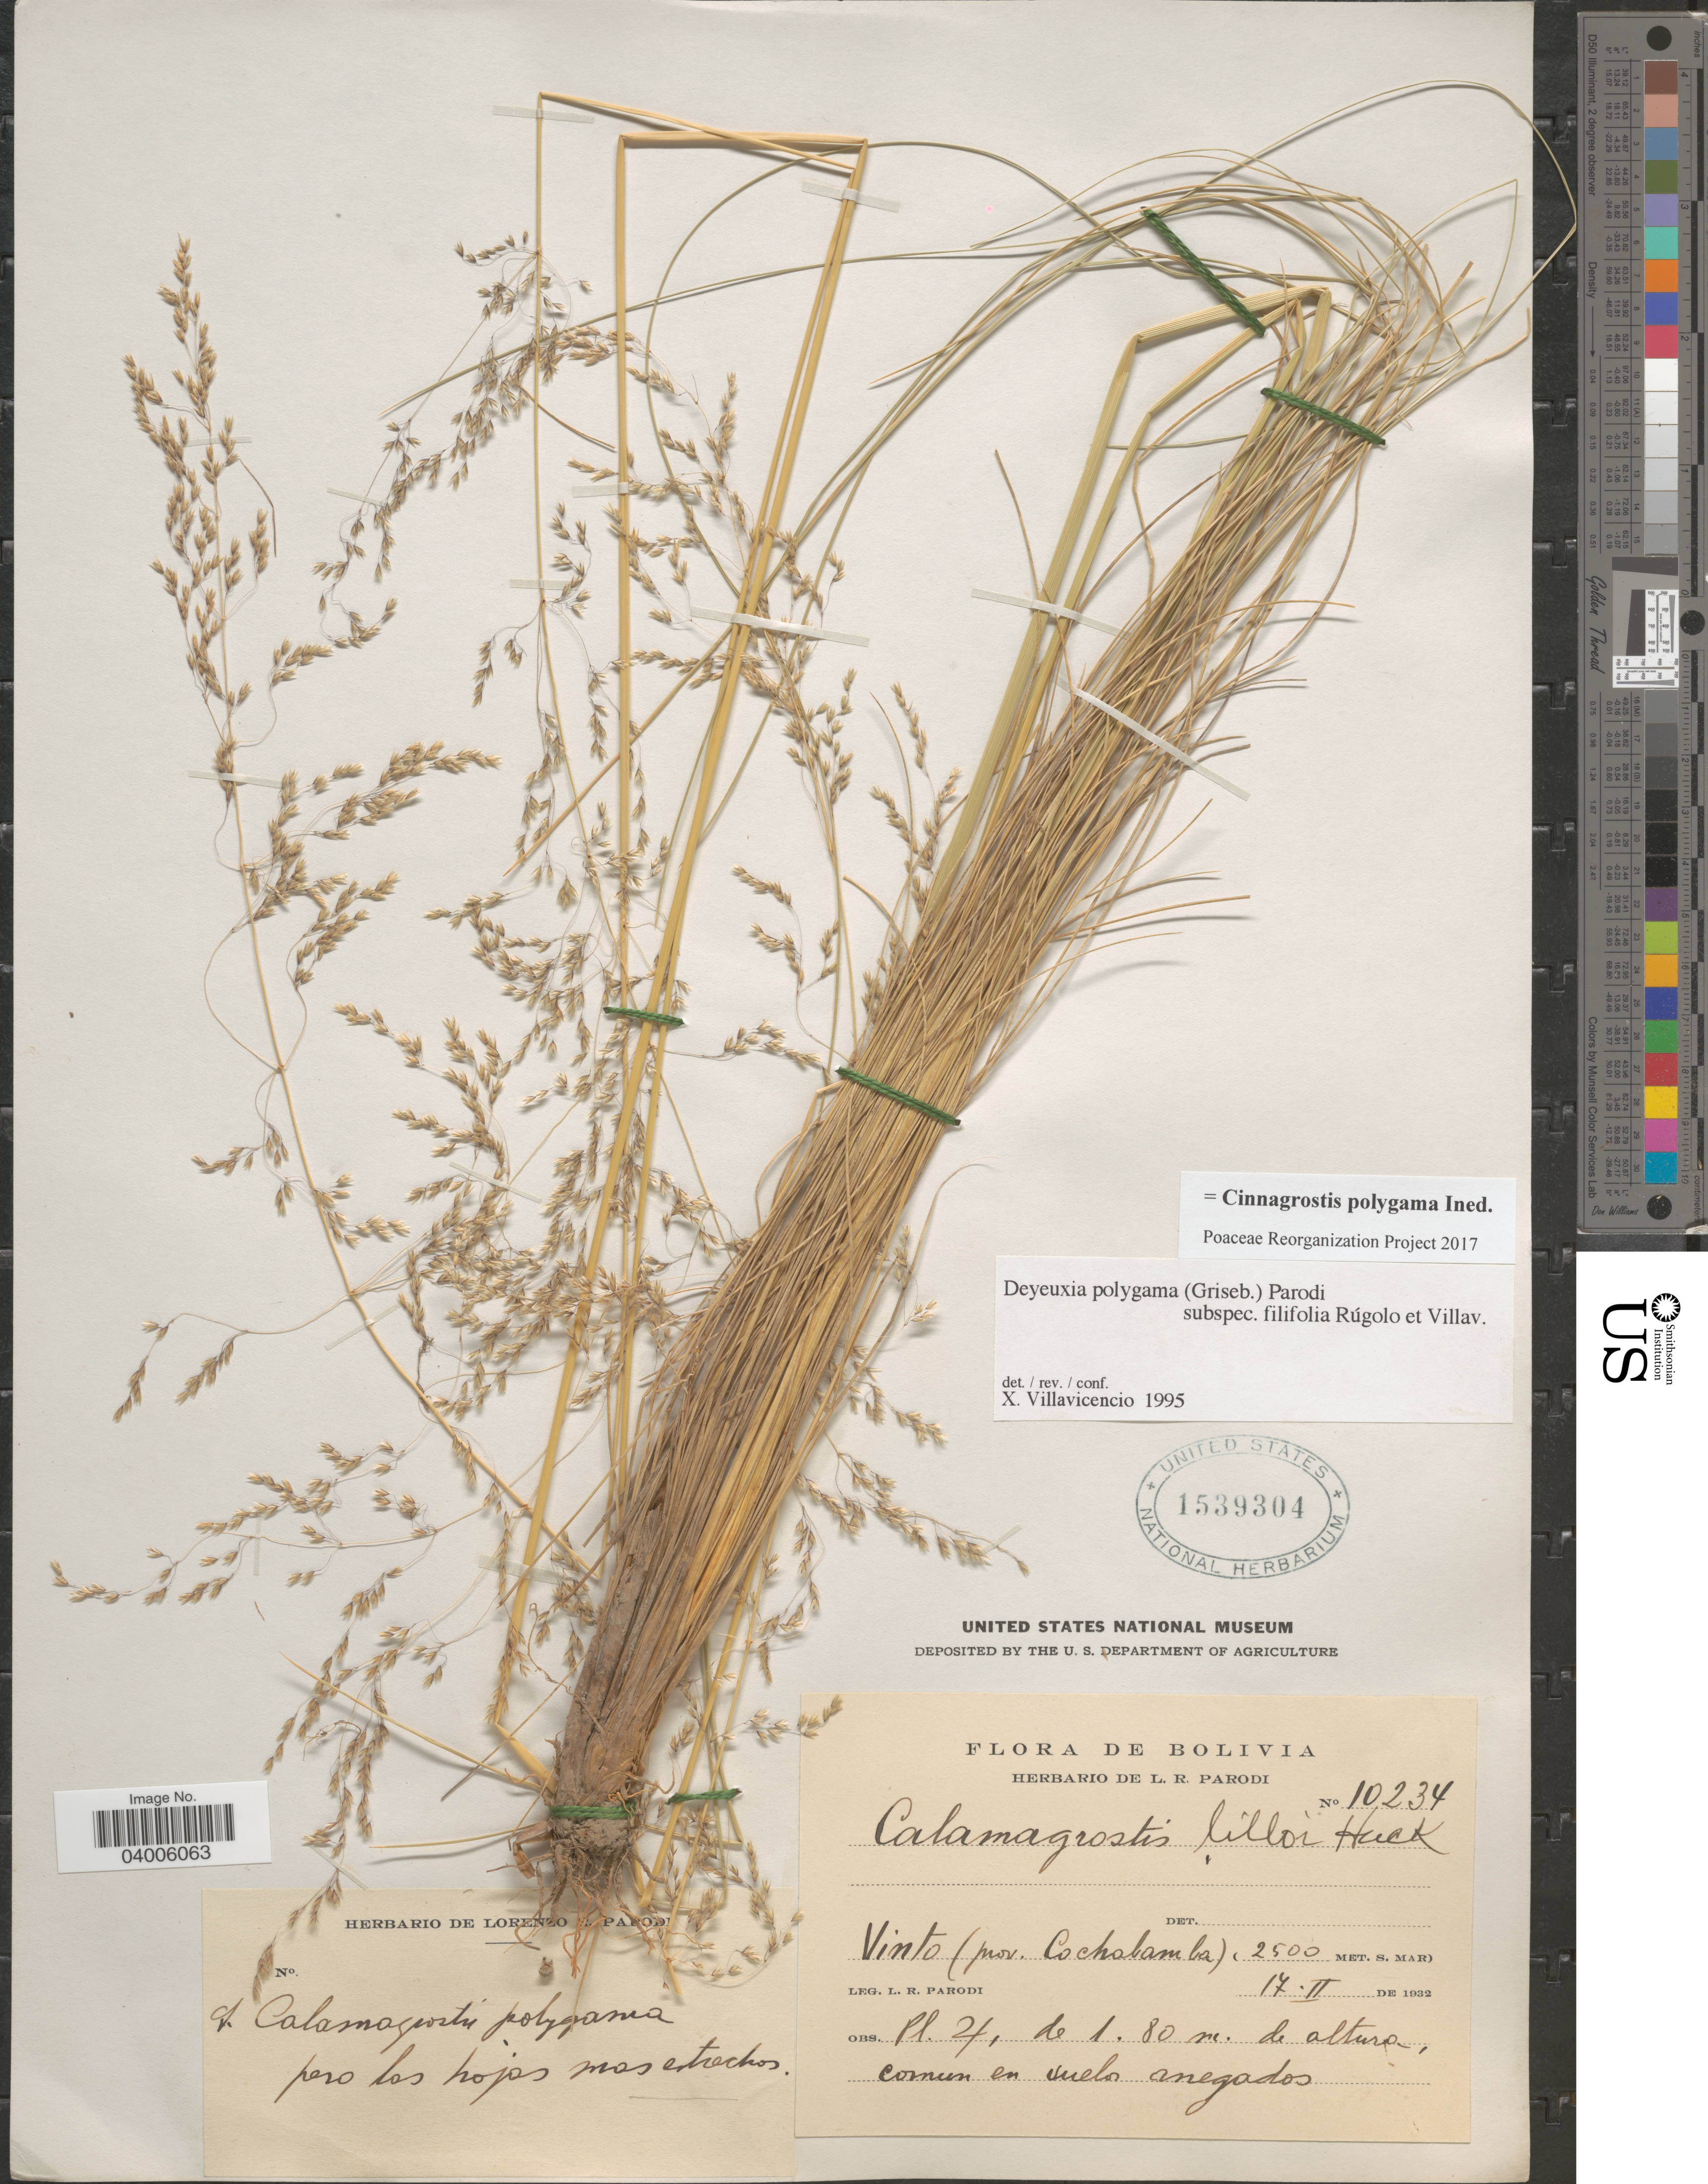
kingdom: Plantae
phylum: Tracheophyta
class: Liliopsida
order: Poales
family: Poaceae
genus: Cinnagrostis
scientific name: Cinnagrostis polygama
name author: Griseb.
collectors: L. R. Parodi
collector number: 10234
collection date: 1932-02-17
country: Bolivia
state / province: Cochabamba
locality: Vinto.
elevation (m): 2500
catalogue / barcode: US 1539304